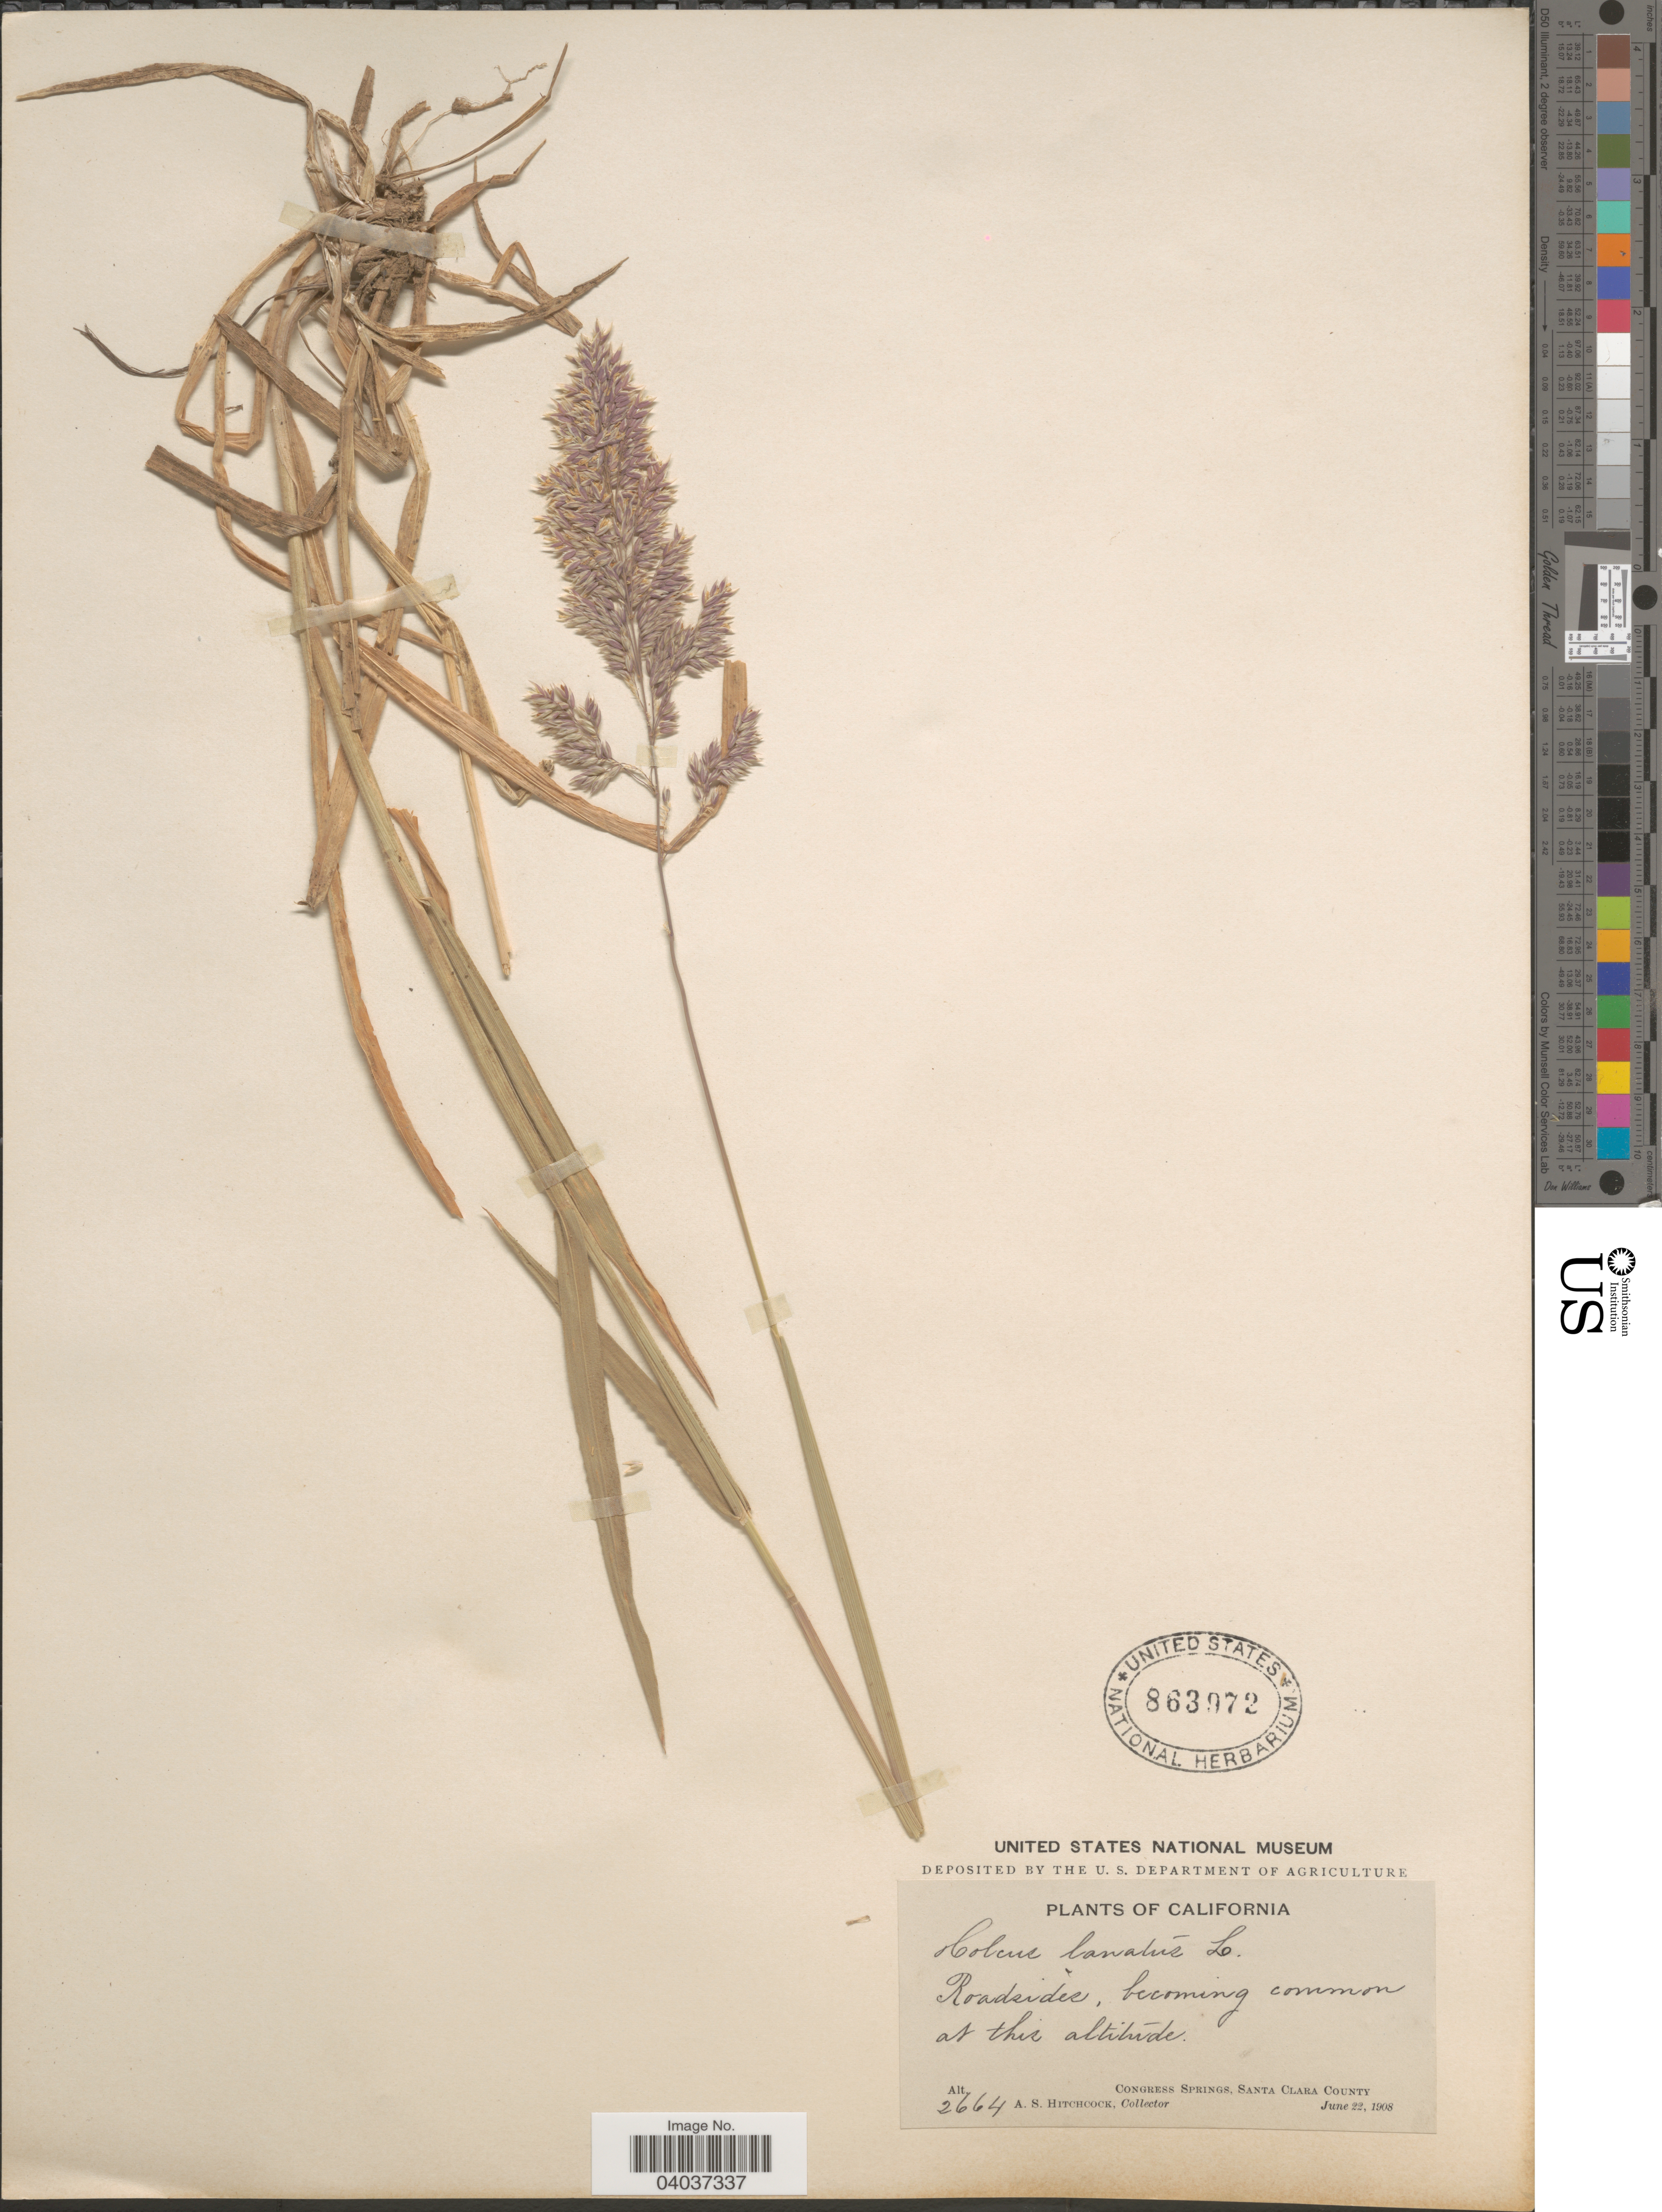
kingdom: Plantae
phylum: Tracheophyta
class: Liliopsida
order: Poales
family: Poaceae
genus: Holcus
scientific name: Holcus lanatus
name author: L.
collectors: A. S. Hitchcock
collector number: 2664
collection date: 1908-06-22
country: United States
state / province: California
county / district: Santa Clara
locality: Congress Springs, Santa Clara County.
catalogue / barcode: US 863972